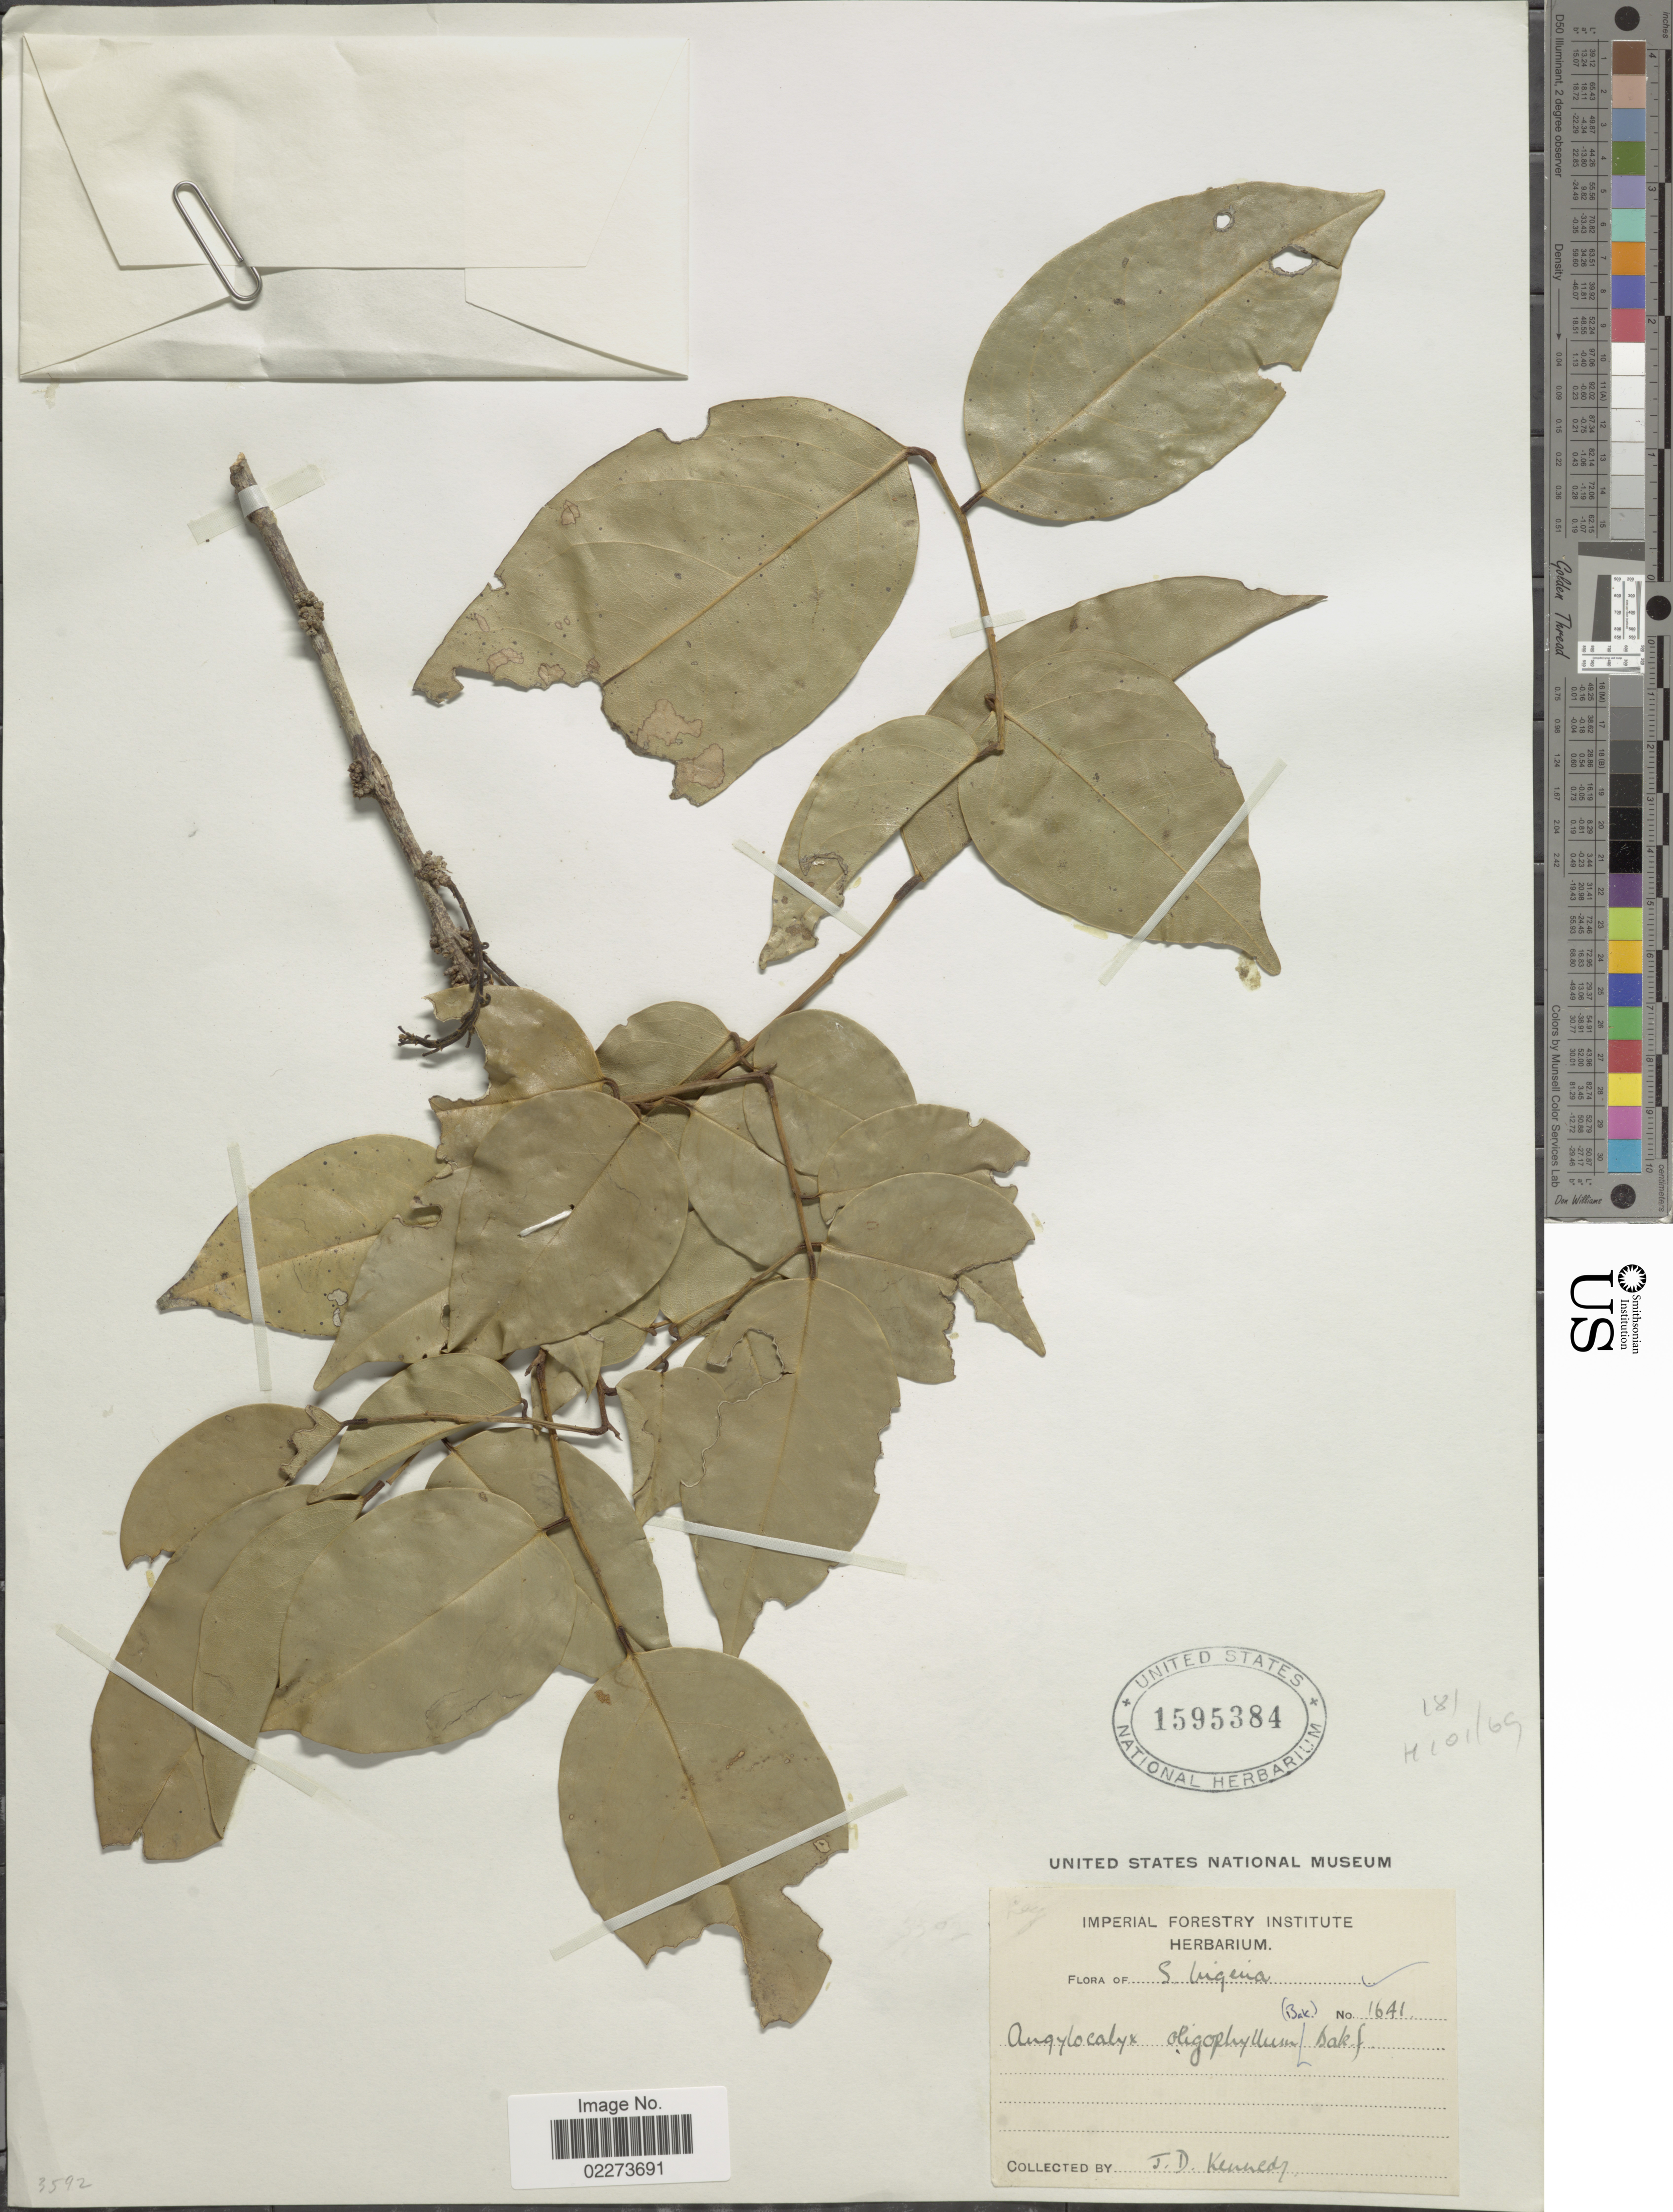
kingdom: Plantae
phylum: Tracheophyta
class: Magnoliopsida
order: Fabales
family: Fabaceae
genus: Angylocalyx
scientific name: Angylocalyx zenkeri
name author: Harms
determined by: Silva, G. S.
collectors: J. D. Kennedy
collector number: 1641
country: Nigeria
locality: S. Nigeria.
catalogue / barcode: US 1595384